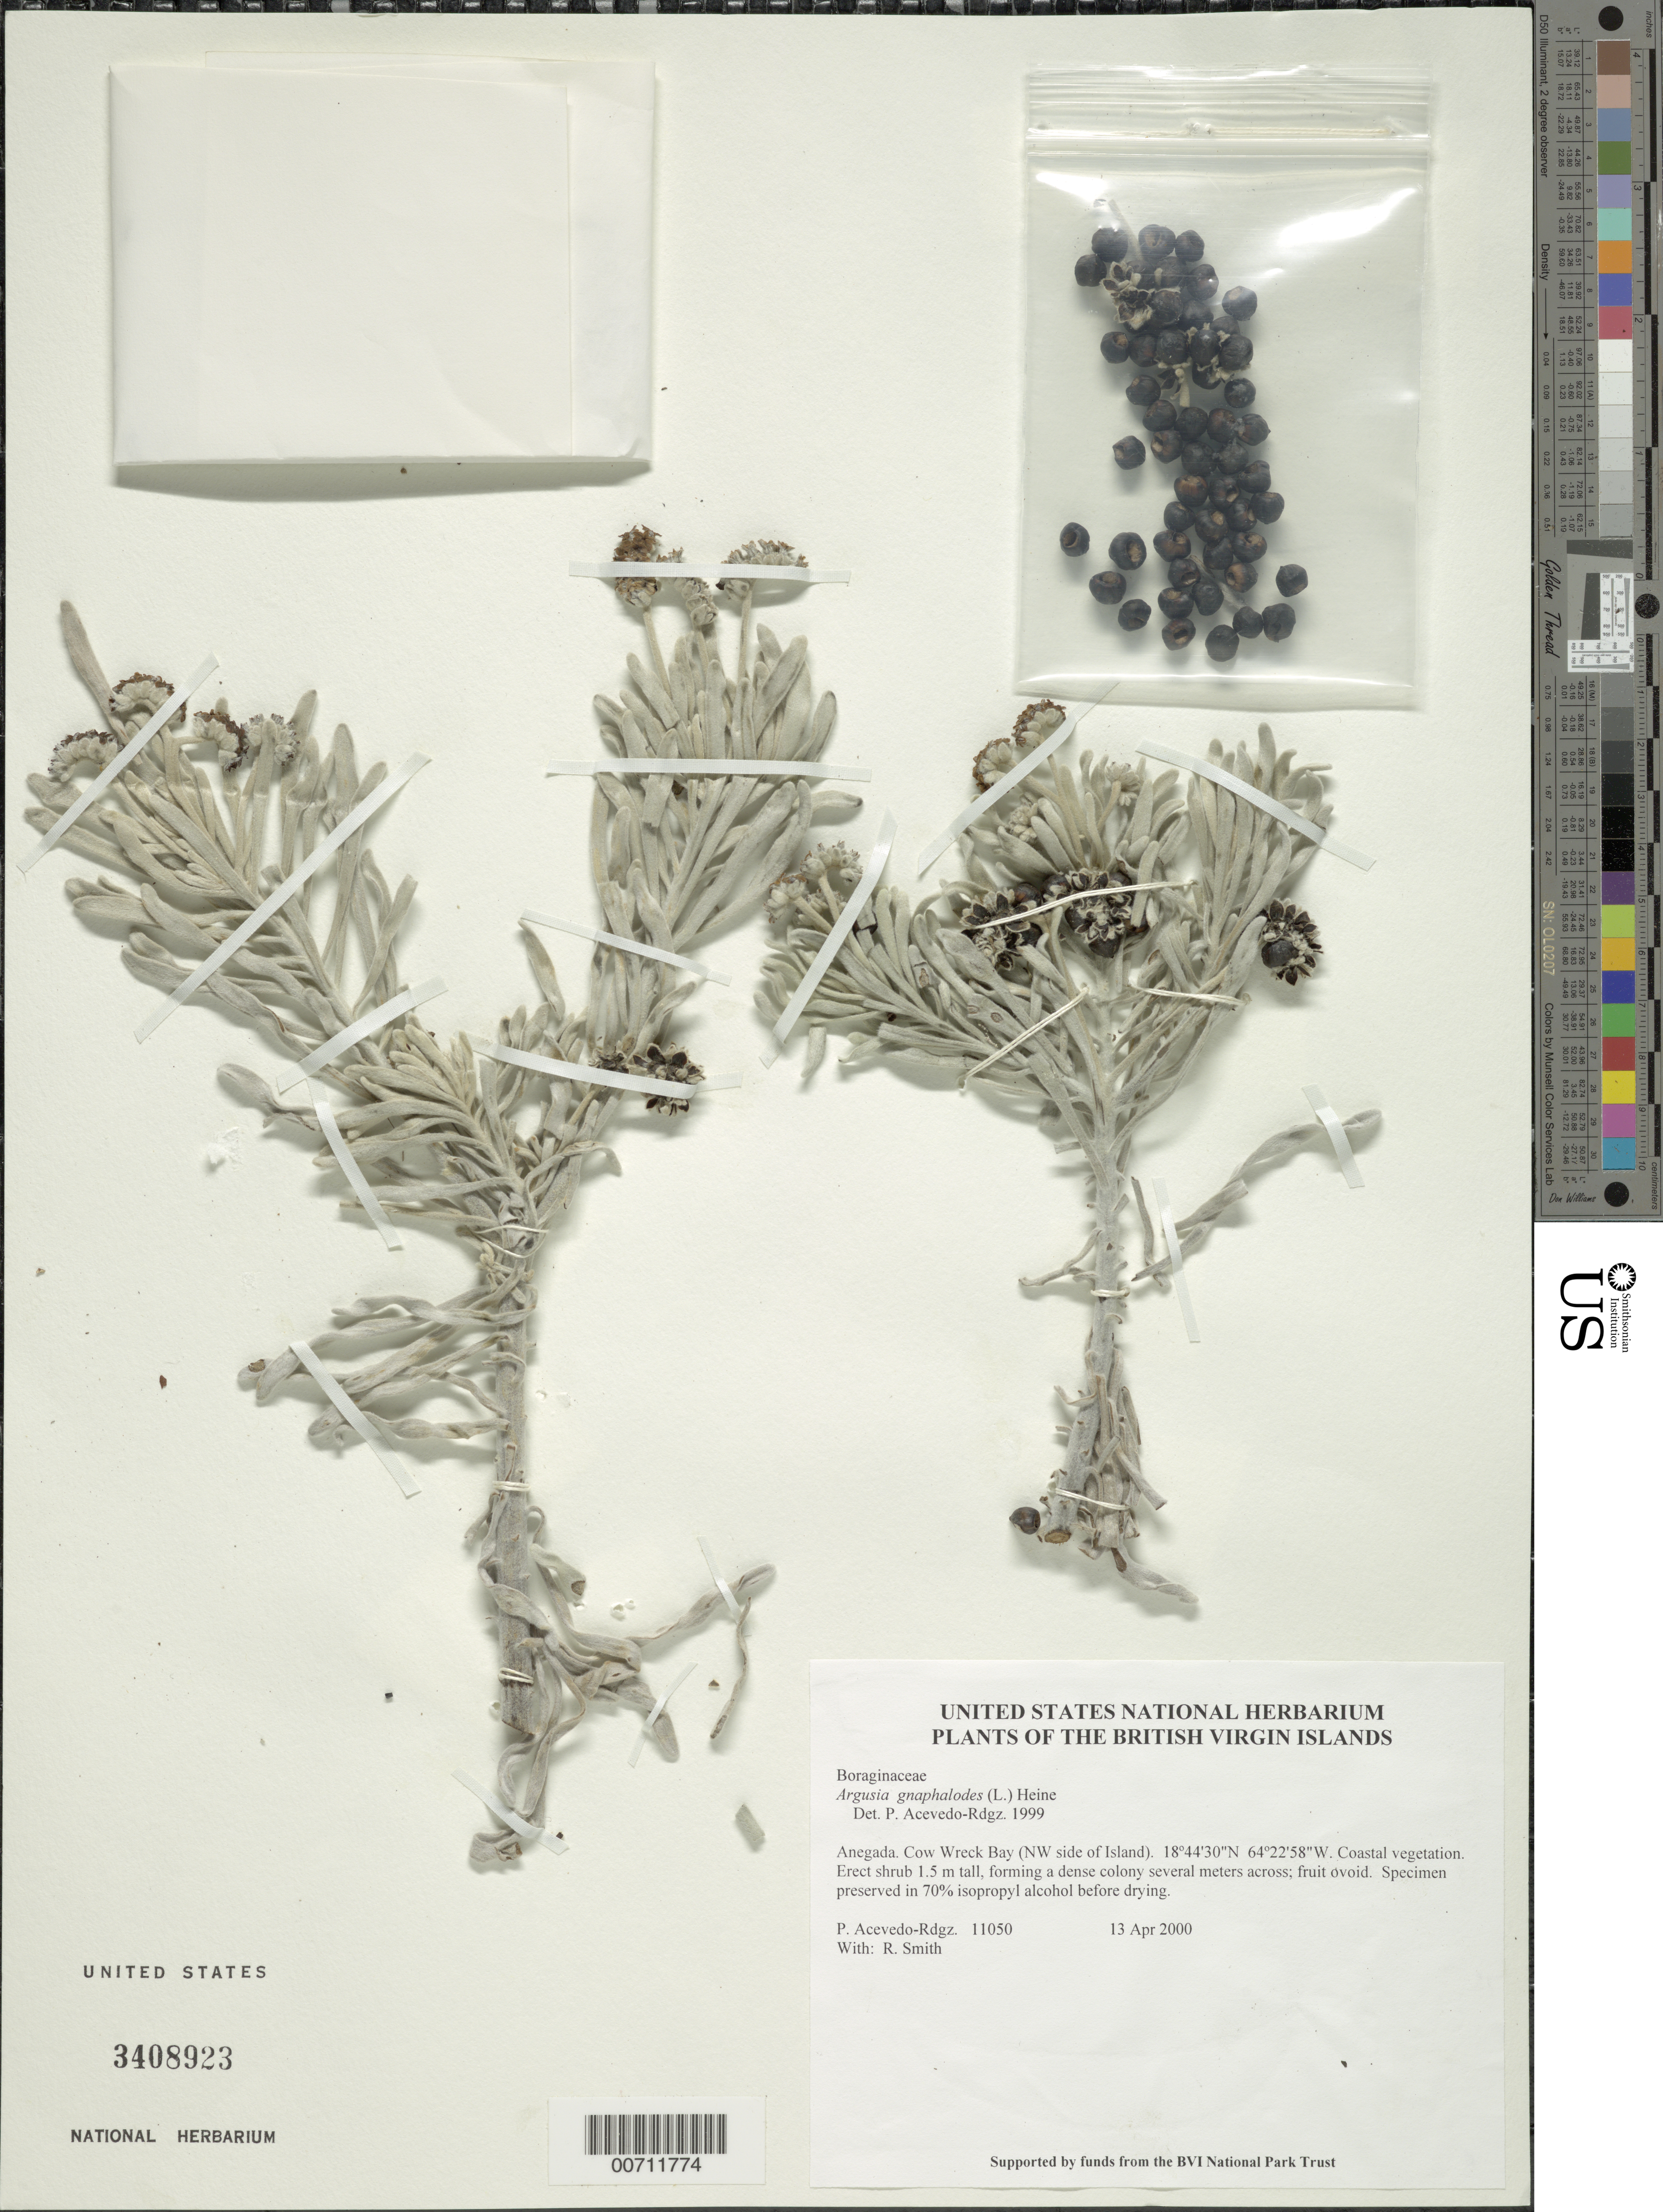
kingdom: Plantae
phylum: Tracheophyta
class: Magnoliopsida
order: Boraginales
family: Heliotropiaceae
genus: Argusia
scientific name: Argusia gnaphalodes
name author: (L.) Heine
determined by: Acevedo-Rodríguez, P., (BOT), Smithsonian Institution - National Museum of Natural History (UNITED STATES)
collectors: P. Acevedo-Rodr. & R. Smith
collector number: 11050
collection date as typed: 13 Apr 2000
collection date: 2000-04-13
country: British Virgin Islands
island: Anegada I.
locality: Cow Wreck Bay (NW side of Island).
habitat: Coastal vegetation.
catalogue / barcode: US 3408923